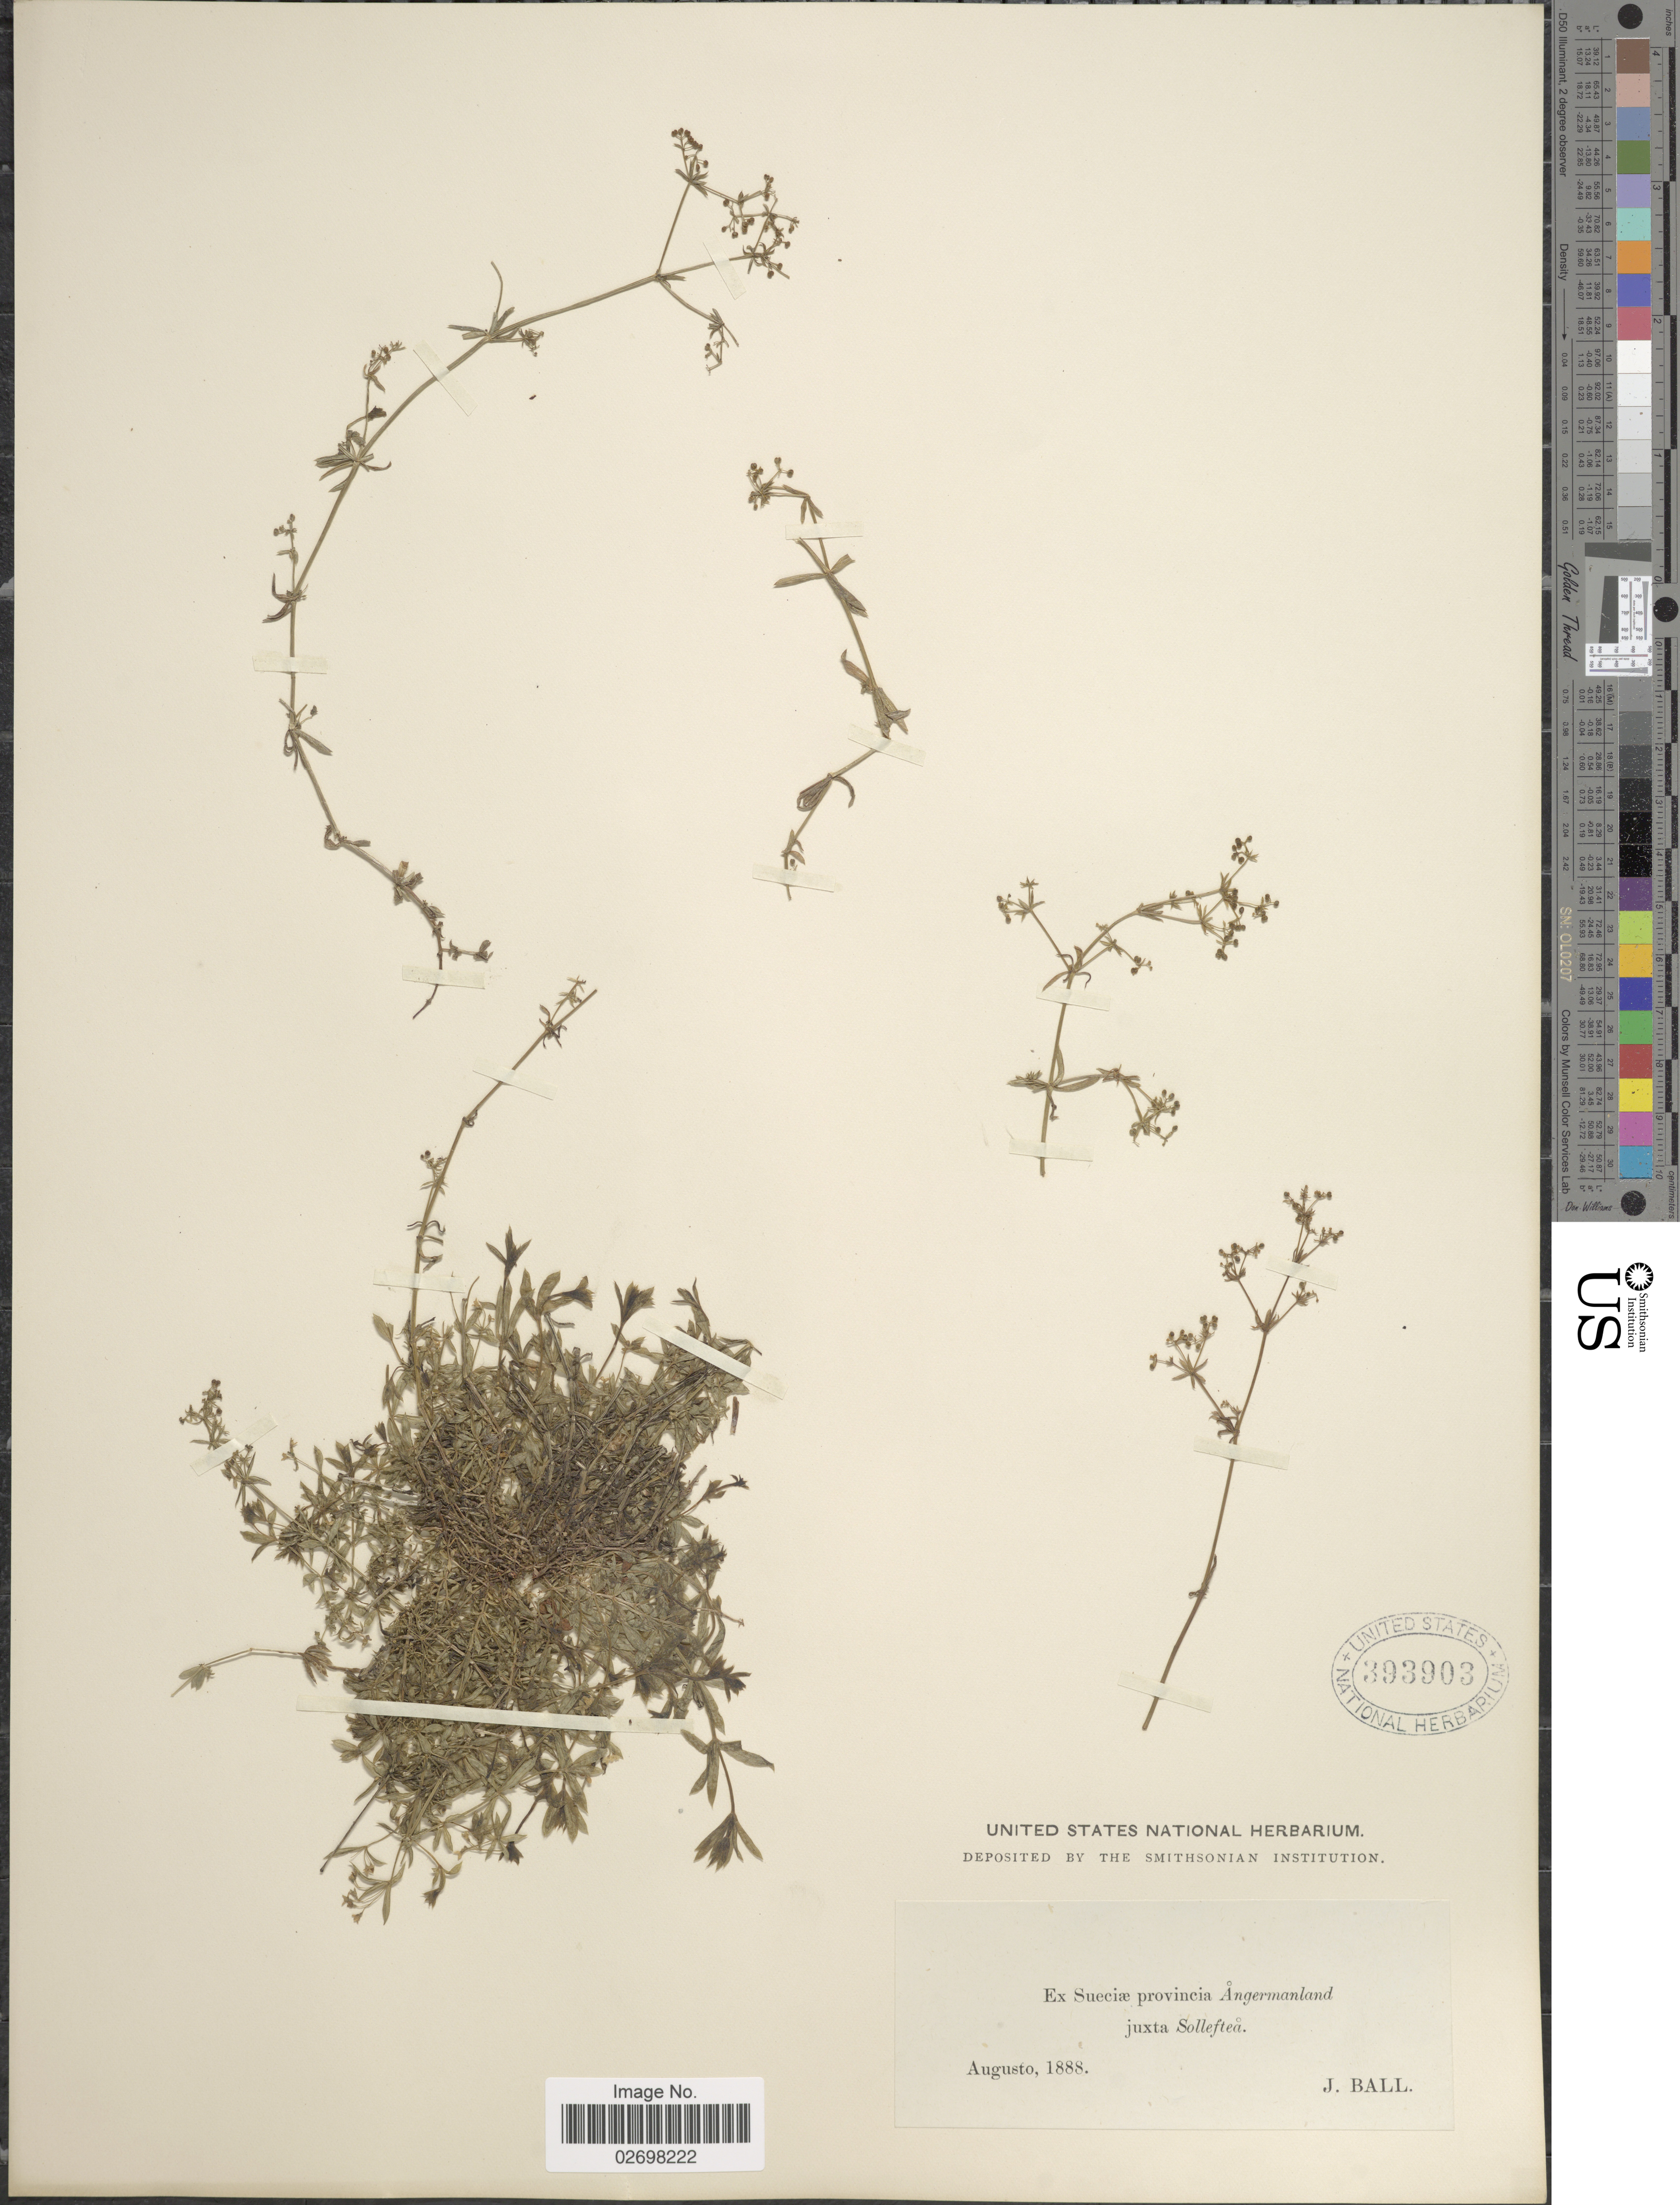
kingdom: Plantae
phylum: Tracheophyta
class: Magnoliopsida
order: Gentianales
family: Rubiaceae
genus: Galium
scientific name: Galium sp.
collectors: J. Ball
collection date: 1888-08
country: Sweden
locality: Sueciæ provincia Ångermanland juxta Sollefteå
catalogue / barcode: US 393903